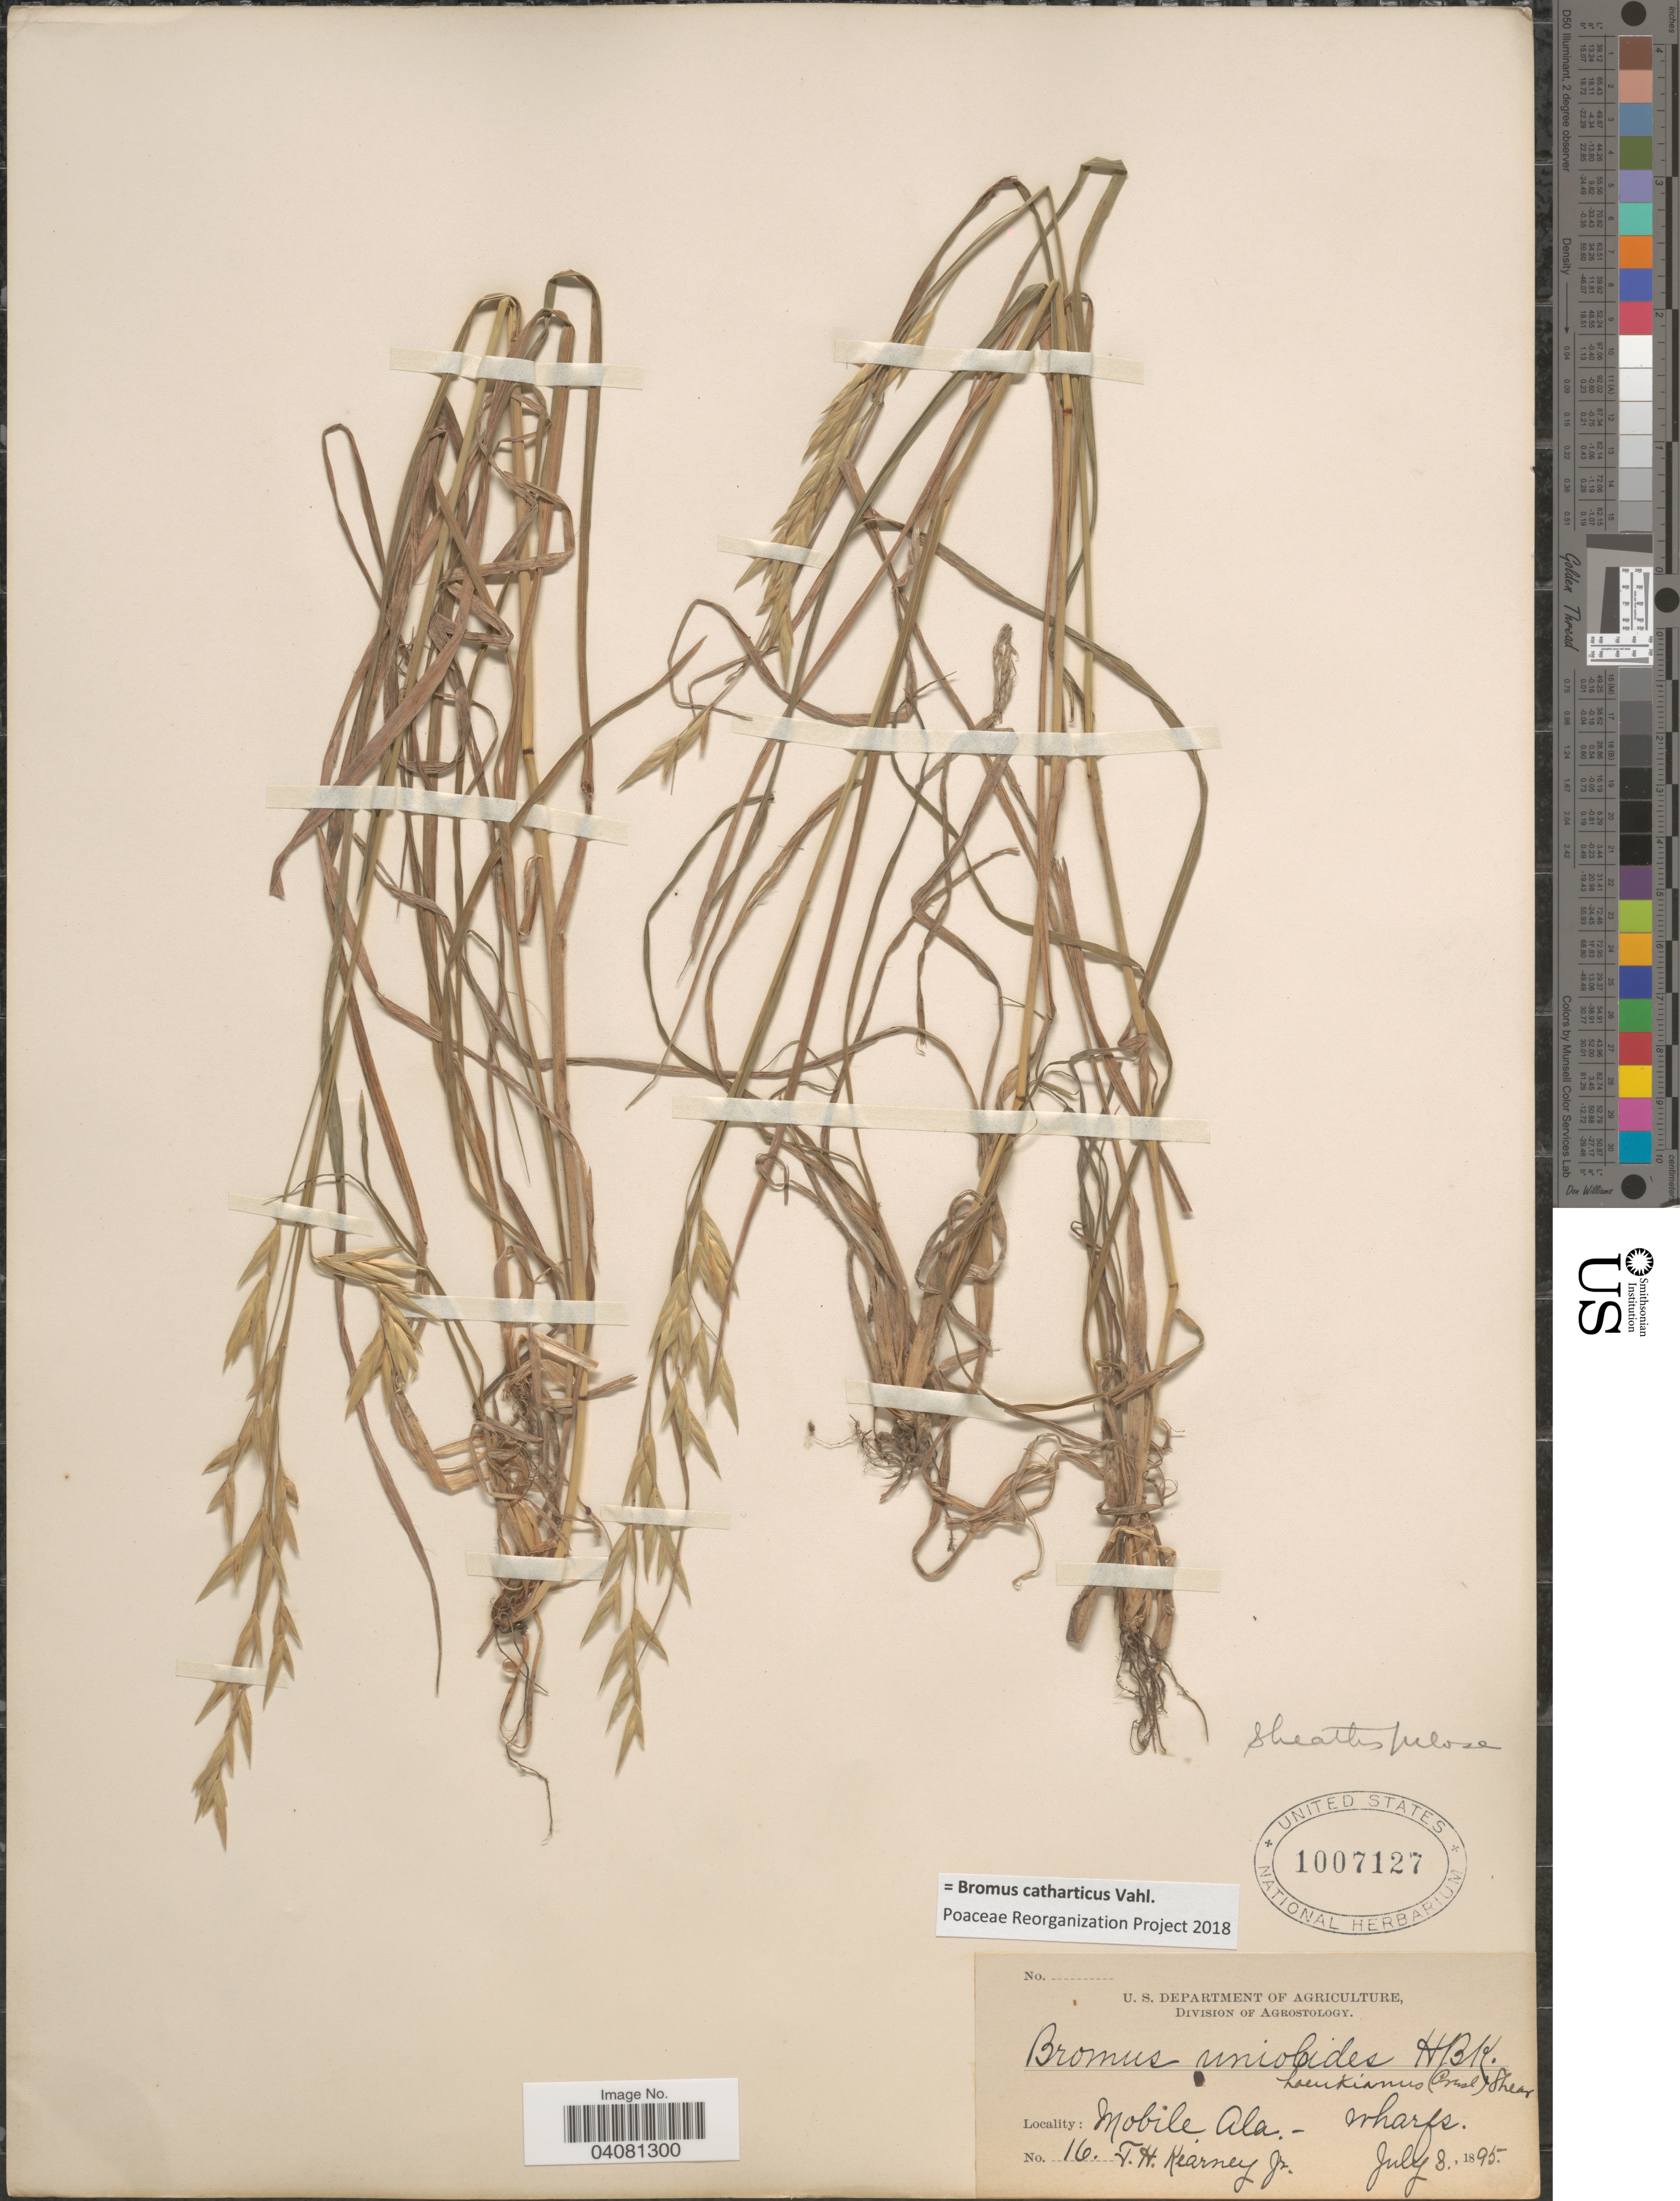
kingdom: Plantae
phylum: Tracheophyta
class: Liliopsida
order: Poales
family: Poaceae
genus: Bromus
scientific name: Bromus catharticus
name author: Vahl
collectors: T. H. Kearney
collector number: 16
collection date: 1895-07-03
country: United States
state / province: Alabama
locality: Mobile.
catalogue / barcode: US 1007127